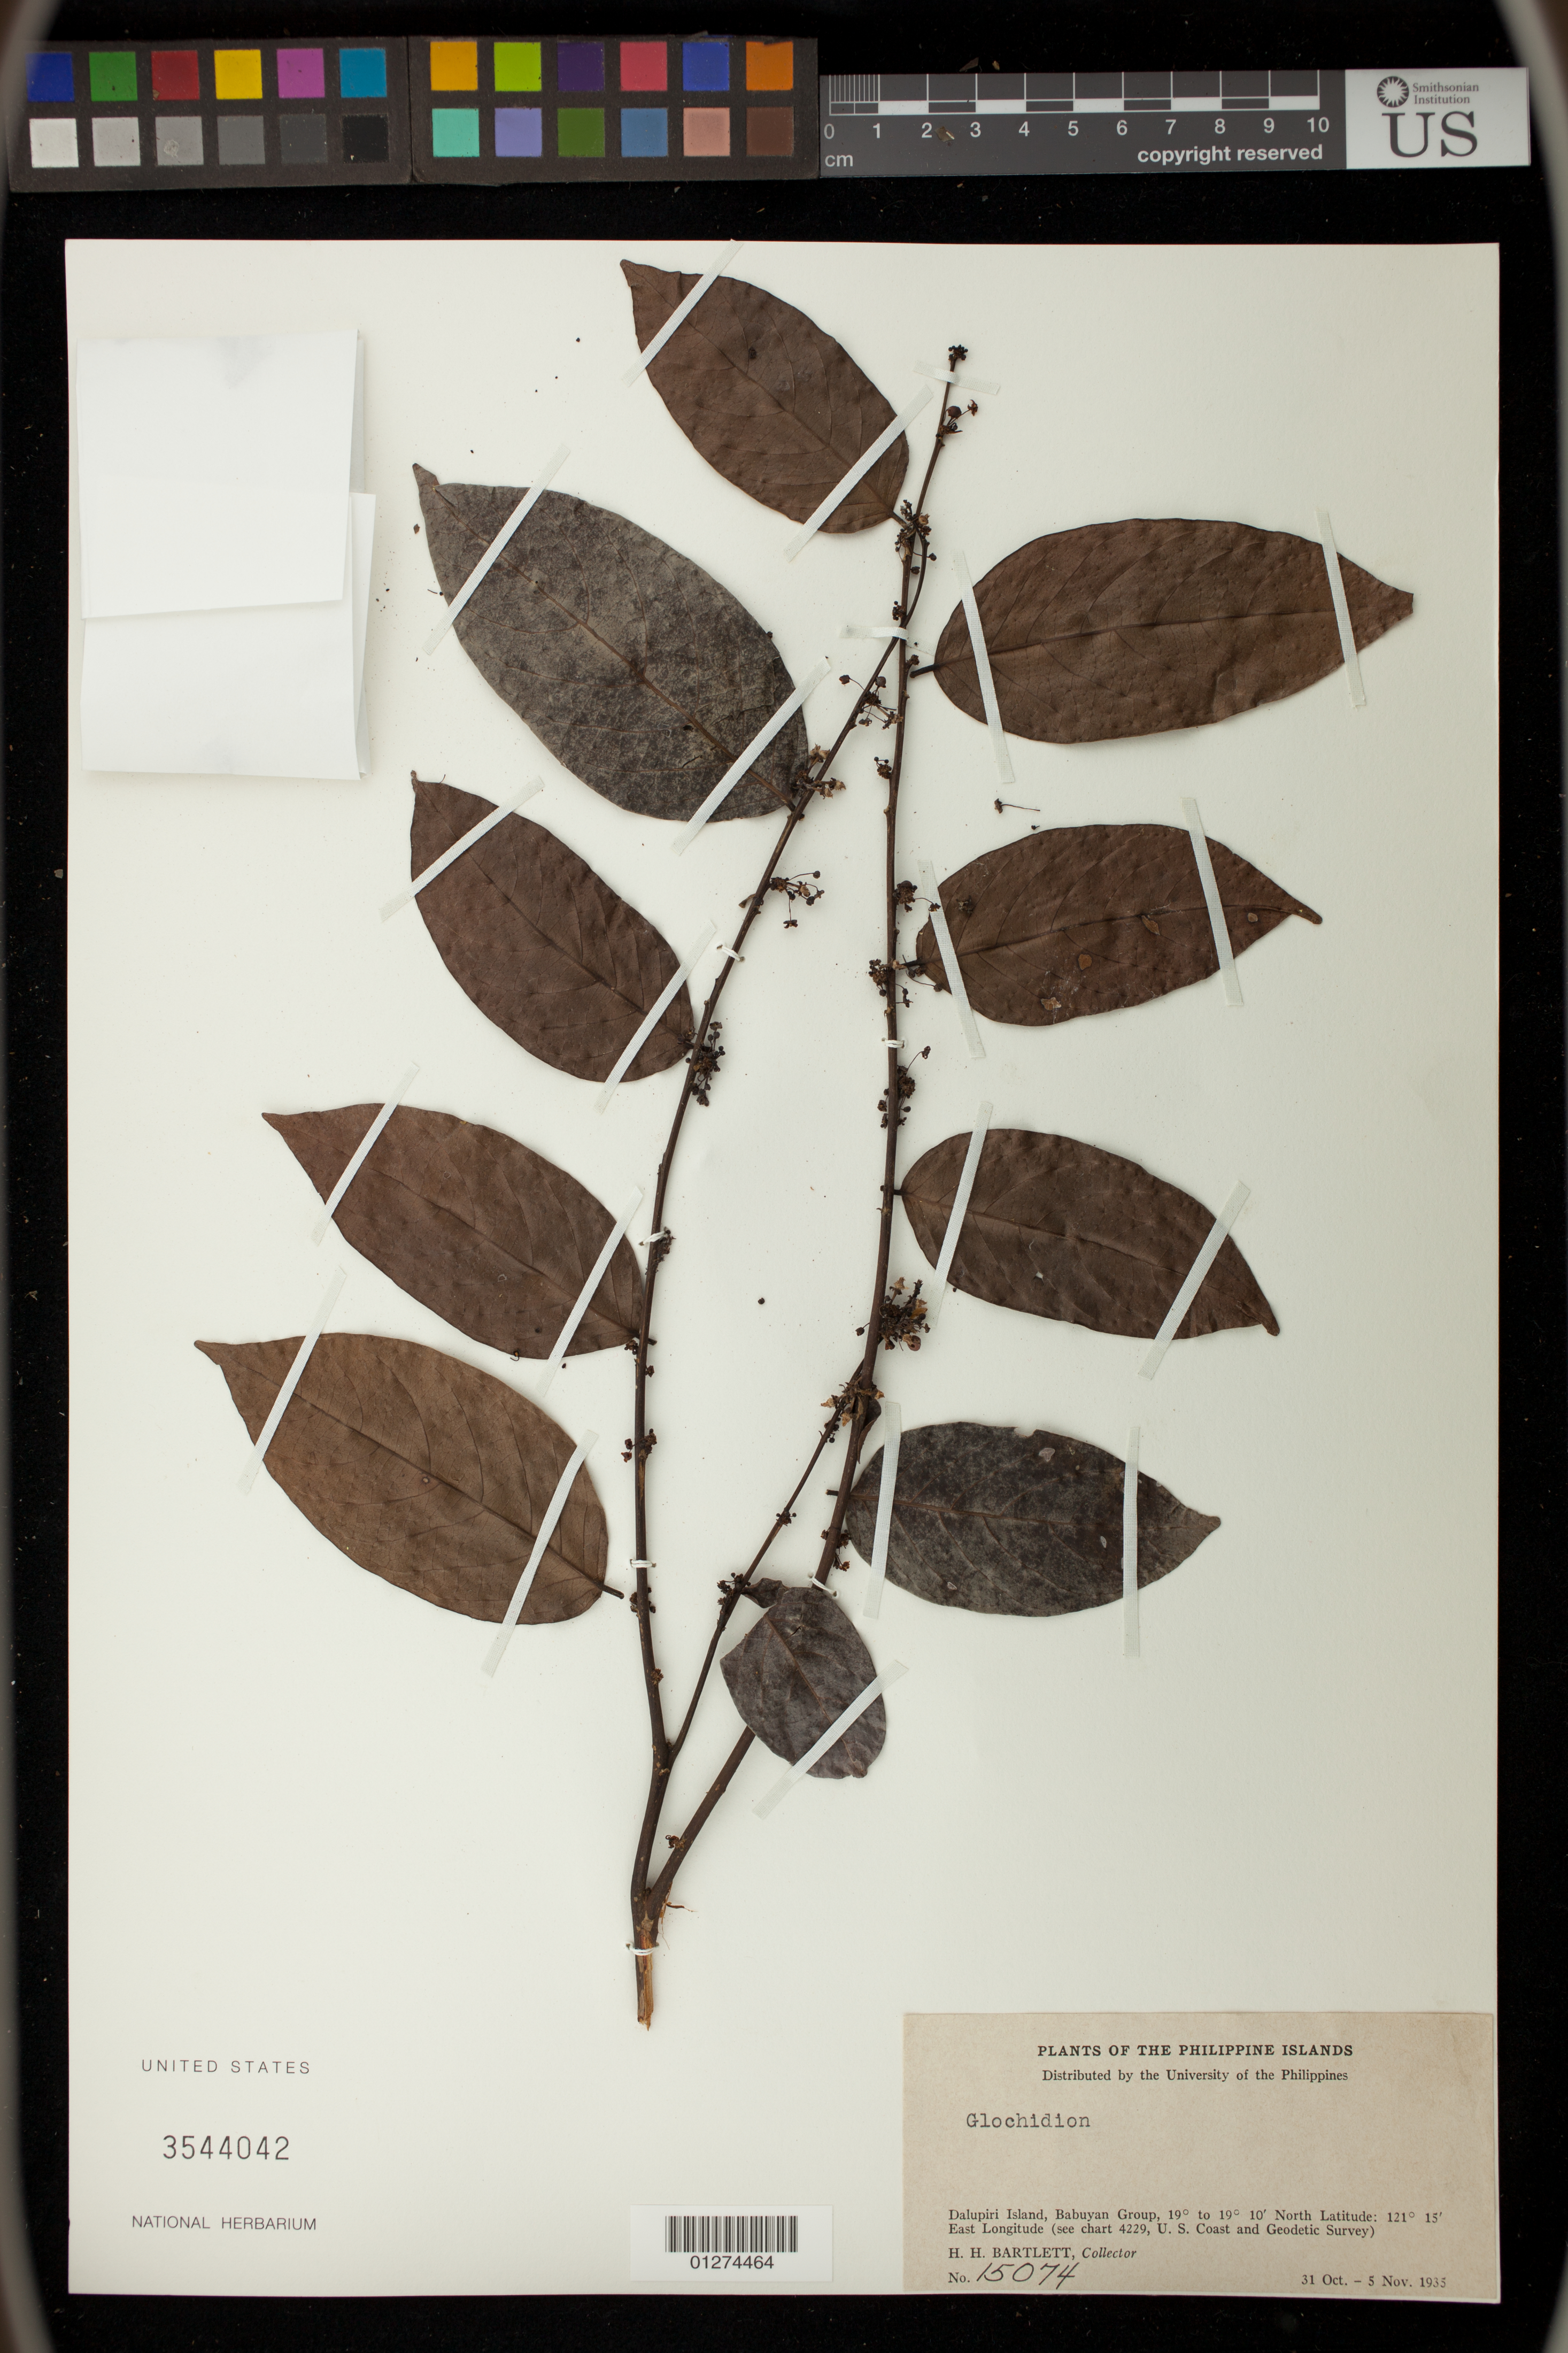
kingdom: Plantae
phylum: Tracheophyta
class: Magnoliopsida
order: Malpighiales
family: Phyllanthaceae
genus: Glochidion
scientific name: Glochidion sp.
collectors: H. H. Bartlett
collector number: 15074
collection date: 1935-10-31/1935-11-05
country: Philippines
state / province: Cagayan Valley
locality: Dalupiri Island, Babuyan Group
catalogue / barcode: US 3544042